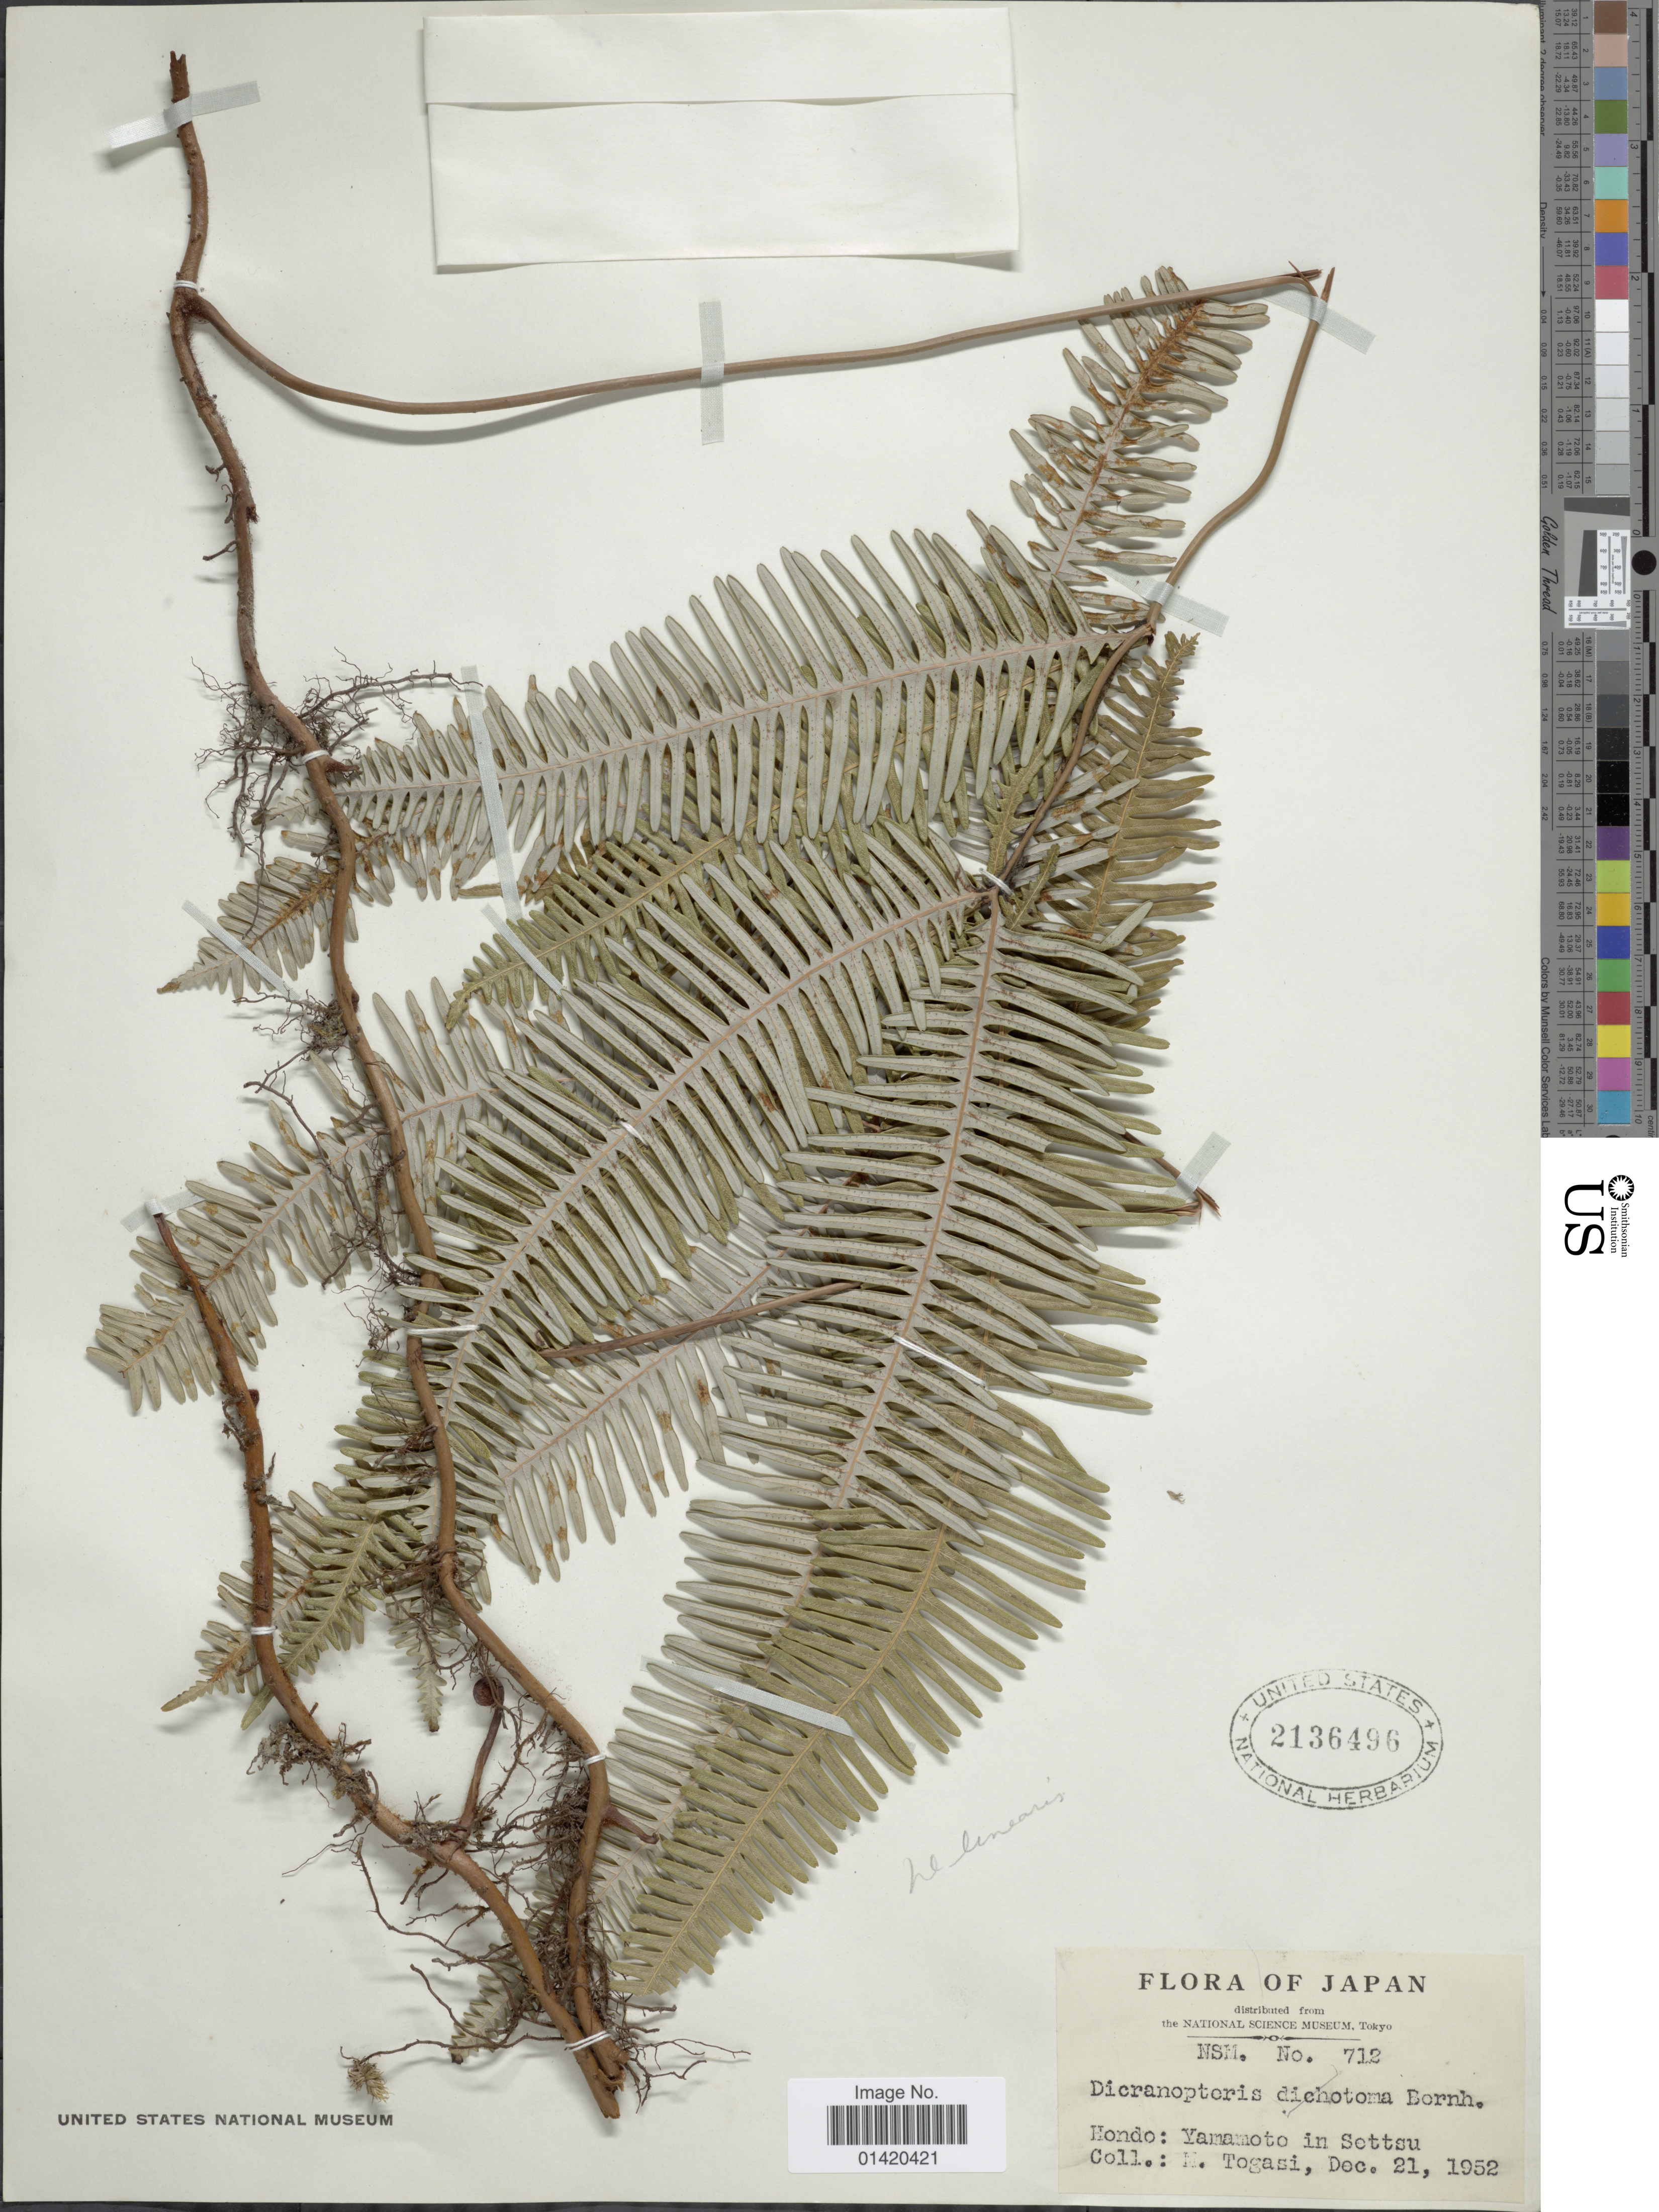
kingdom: Plantae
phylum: Tracheophyta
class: Polypodiopsida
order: Gleicheniales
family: Gleicheniaceae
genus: Dicranopteris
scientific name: Dicranopteris linearis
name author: (Burm. f.) Underw.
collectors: M. Togashi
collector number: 712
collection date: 1952-12-21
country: Japan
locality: Hondo: Yamamoto in Settsu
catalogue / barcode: US 2136496